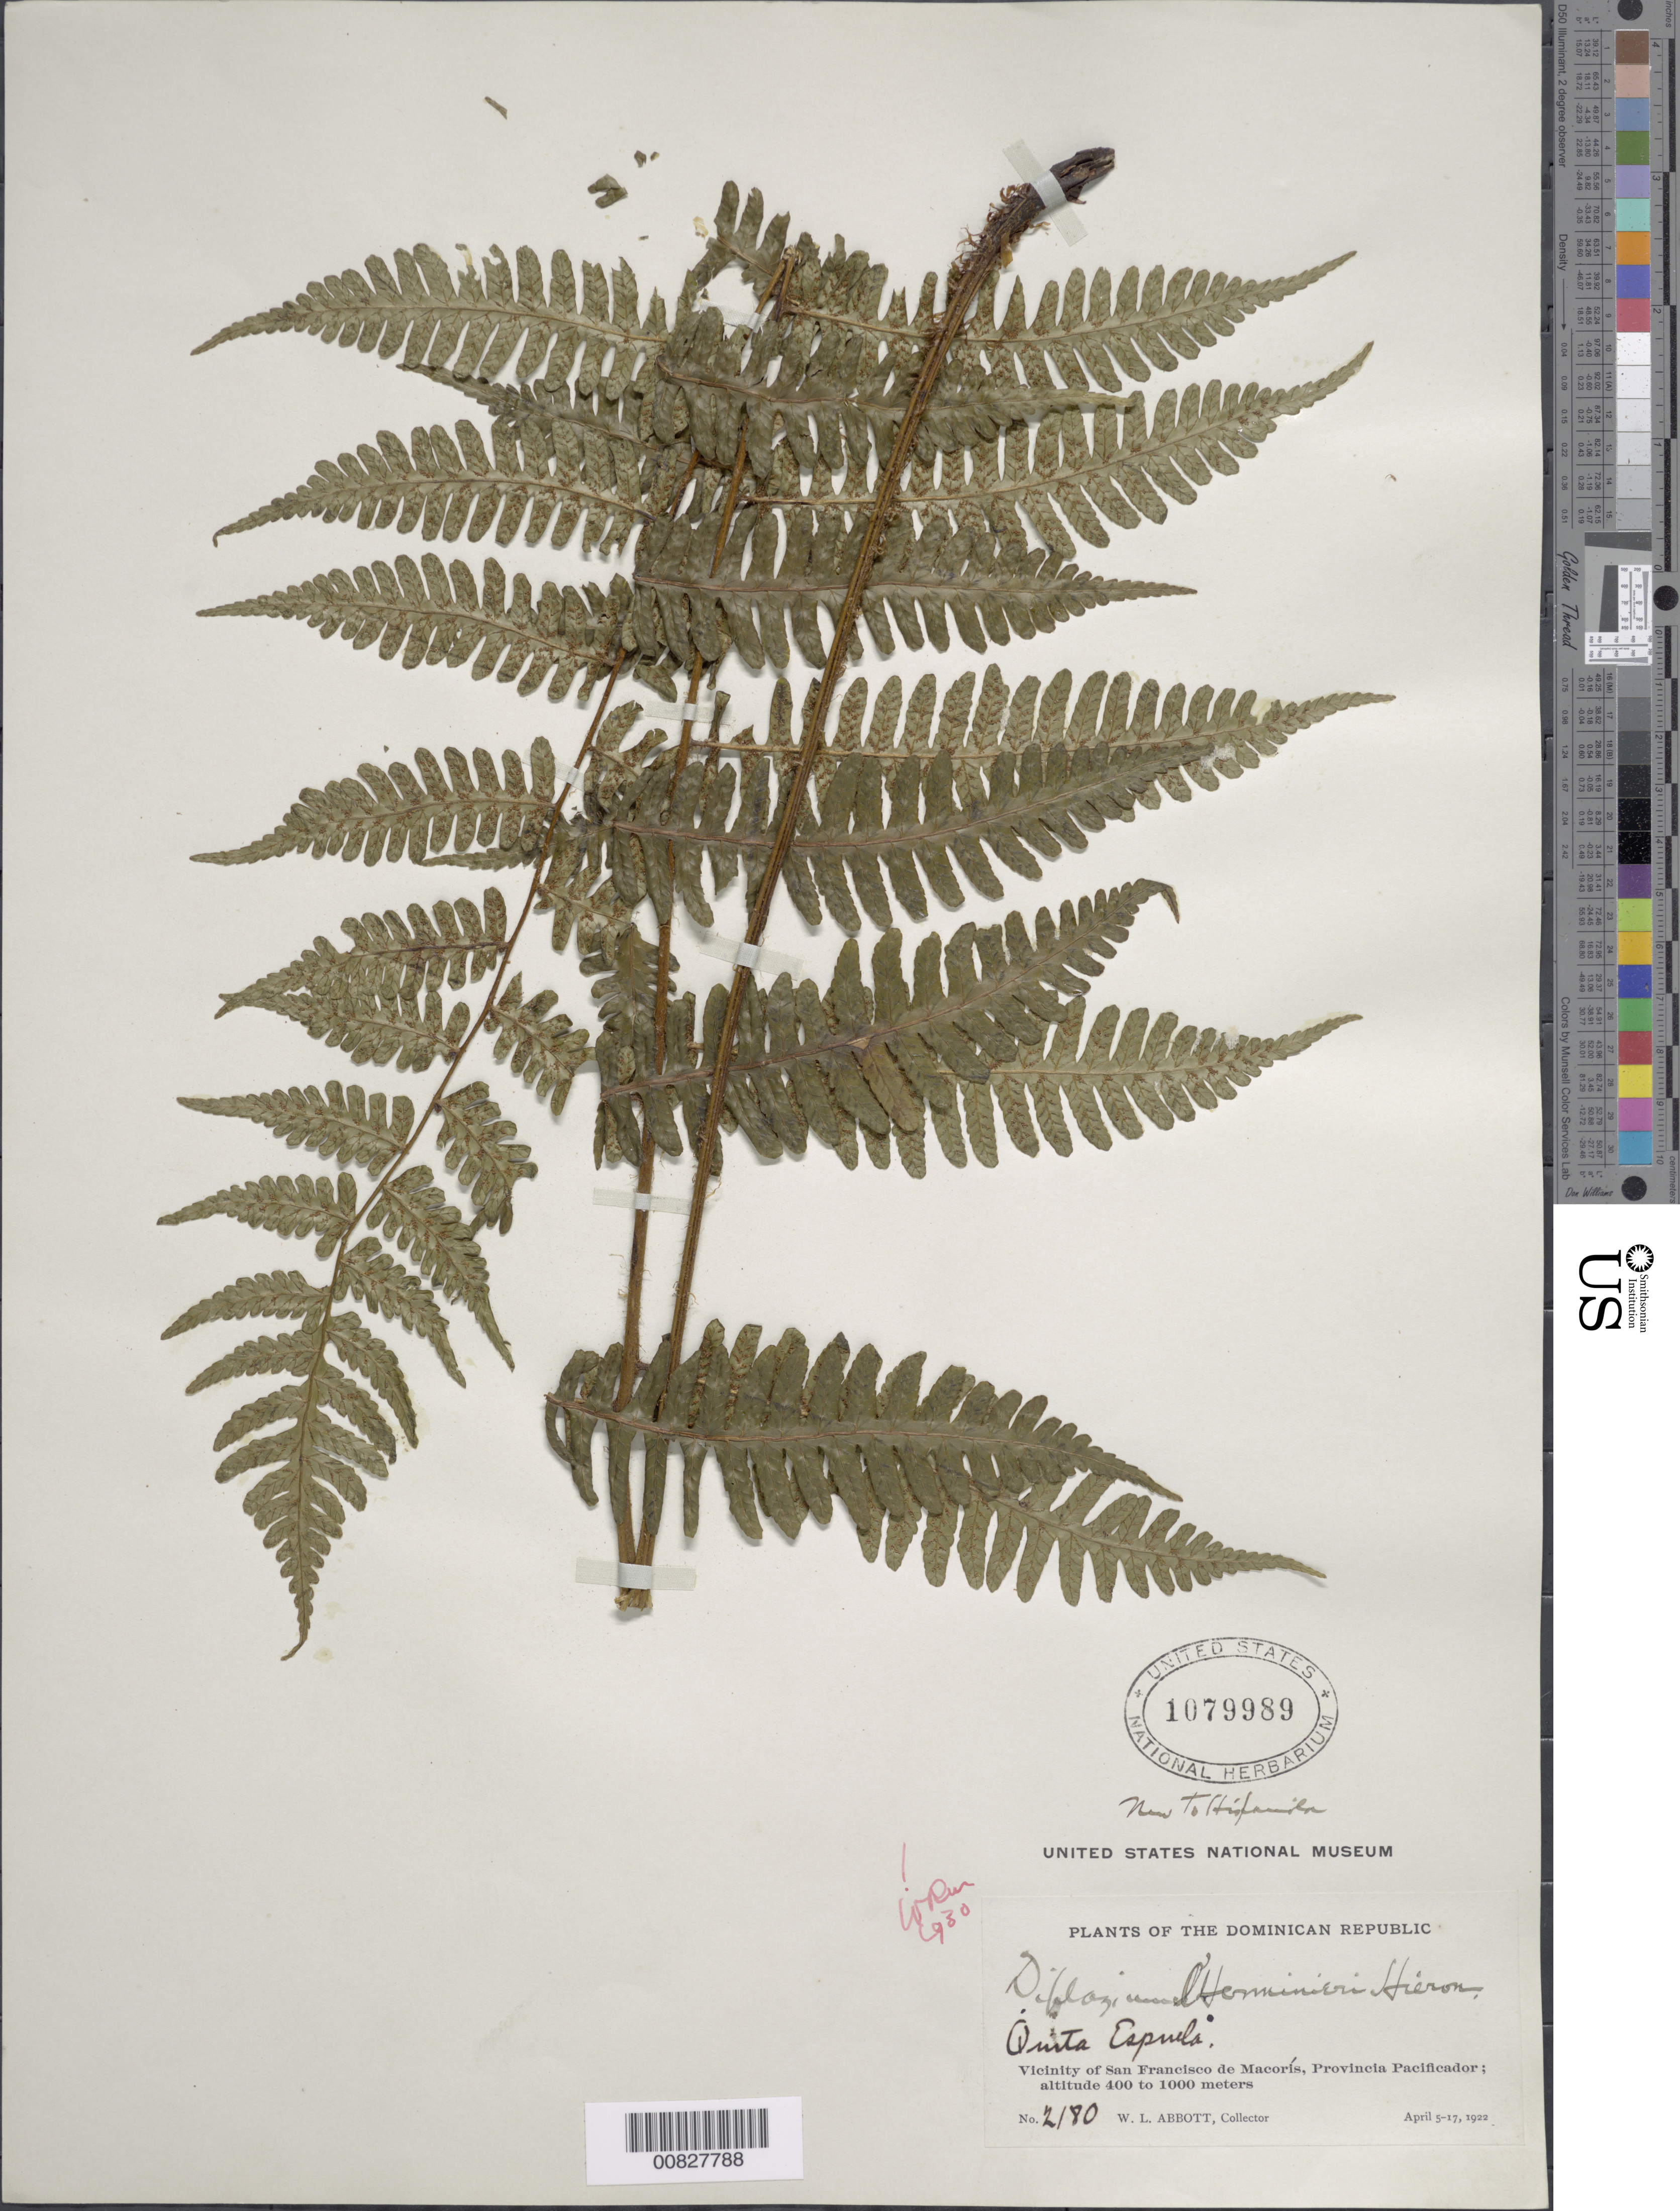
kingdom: Plantae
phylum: Tracheophyta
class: Polypodiopsida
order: Polypodiales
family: Athyriaceae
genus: Diplazium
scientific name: Diplazium lherminieri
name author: Fée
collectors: W. L. Abbott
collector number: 2180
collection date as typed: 05 Apr 1922 to 17 Apr 1922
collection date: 1922-04-05/1922-04-17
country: Dominican Republic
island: Hispaniola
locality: Prov. Pacificador, vicinity San Francisco de Macorís, summit of Quita Espuela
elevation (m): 400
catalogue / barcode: US 1079989